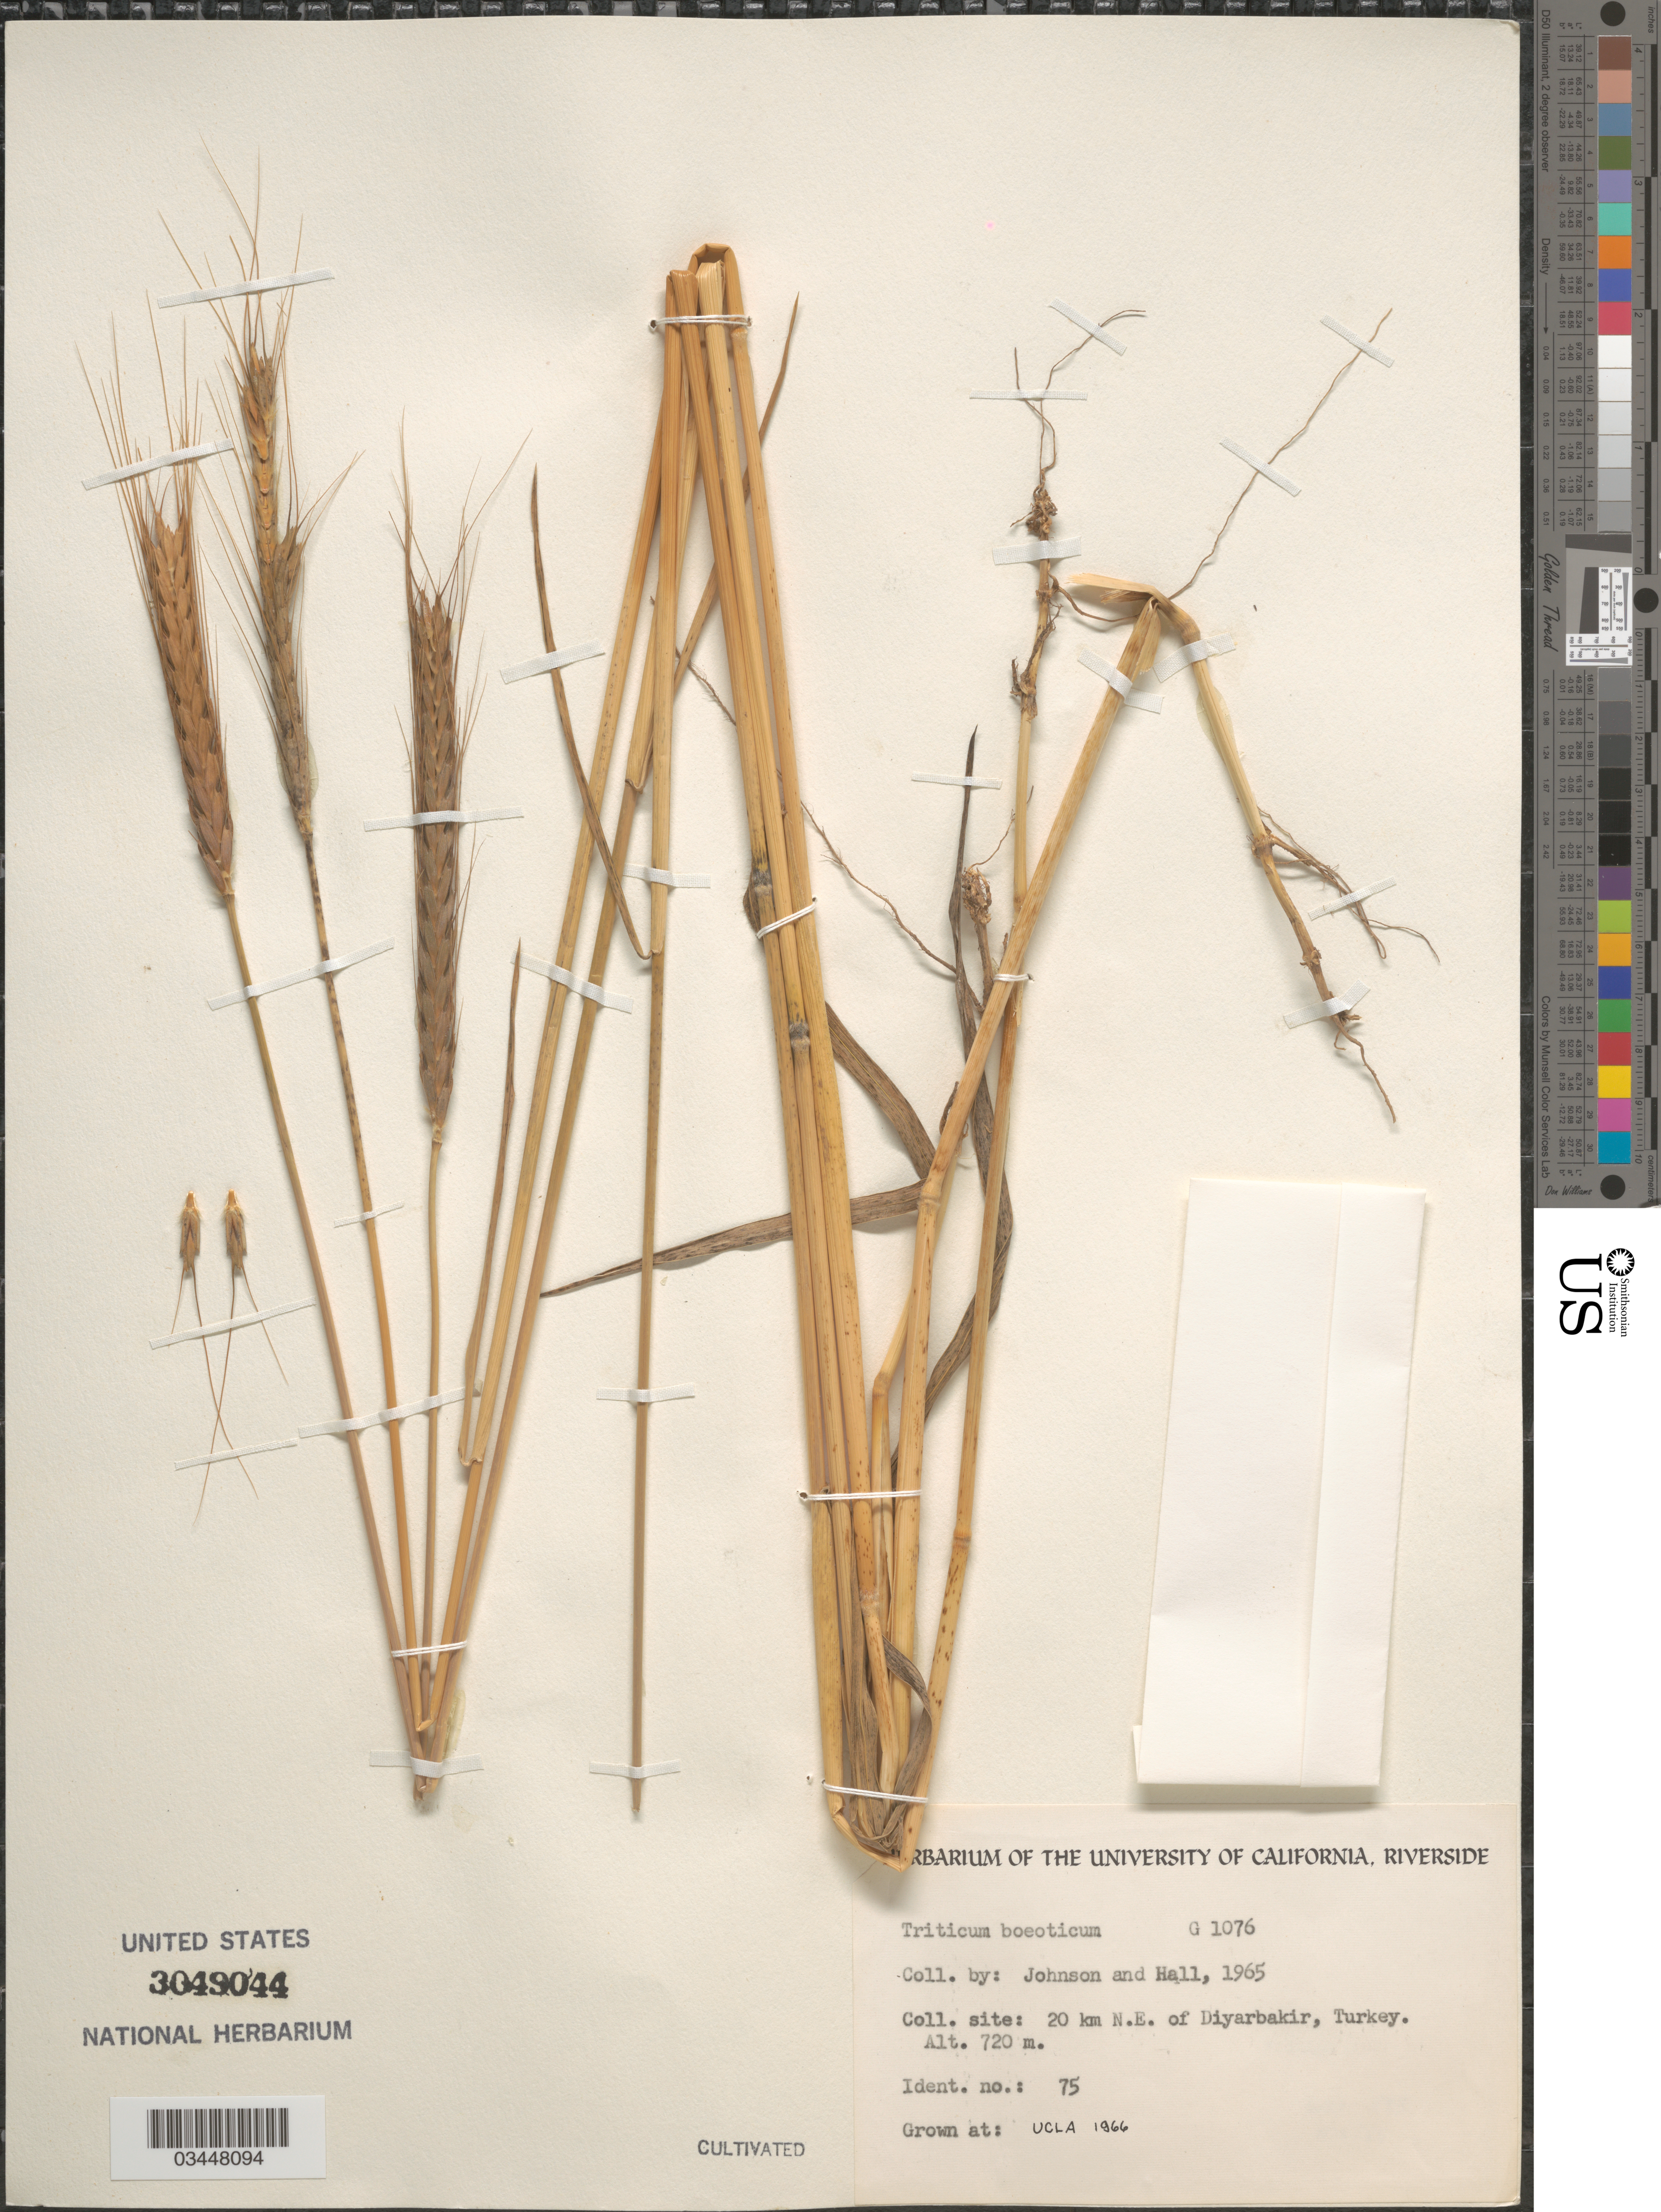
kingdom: Plantae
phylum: Tracheophyta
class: Liliopsida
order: Poales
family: Poaceae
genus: Triticum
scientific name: Triticum boeoticum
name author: Boiss.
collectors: ex herb. Univ. of California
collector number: G1076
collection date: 1966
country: United States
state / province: California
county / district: Los Angeles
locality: UCLA.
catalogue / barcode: US 3049044